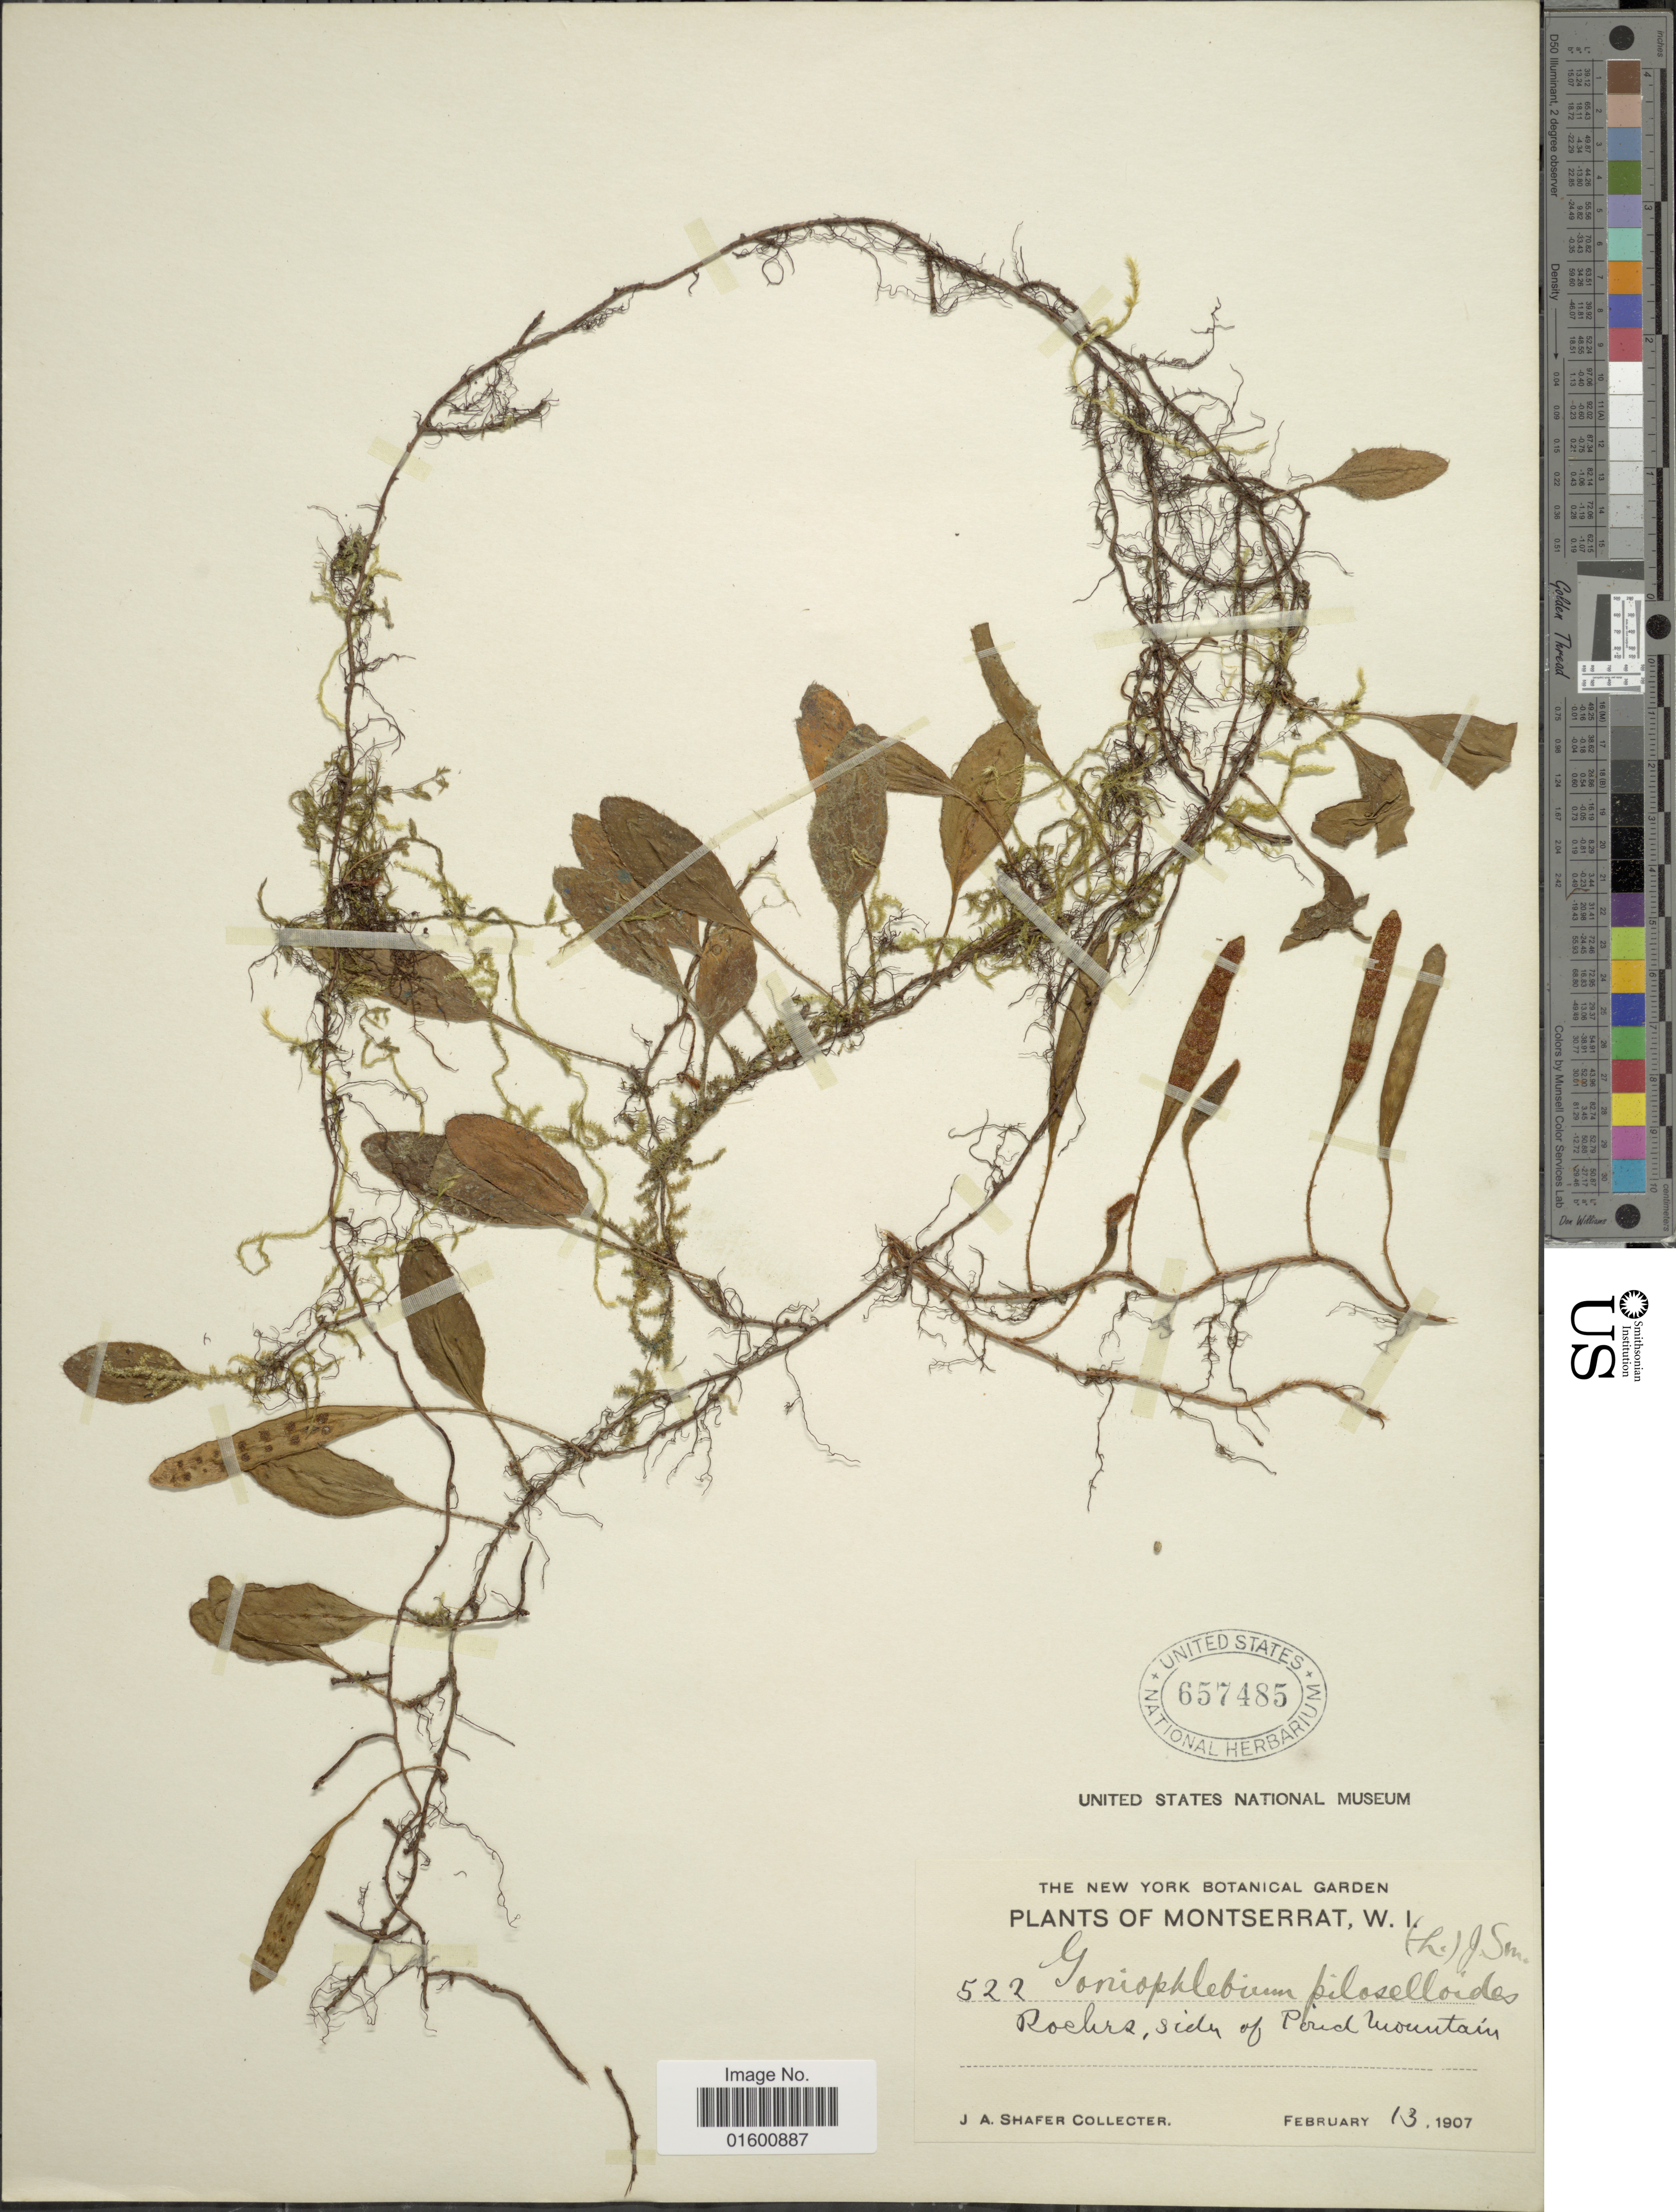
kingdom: Plantae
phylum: Tracheophyta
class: Polypodiopsida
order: Polypodiales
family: Polypodiaceae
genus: Microgramma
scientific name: Microgramma piloselloides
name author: (L.) Copel.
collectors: J. A. Shafer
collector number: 522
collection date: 1907-02-13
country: Montserrat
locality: Roches, side pond mountain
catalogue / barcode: US 657485